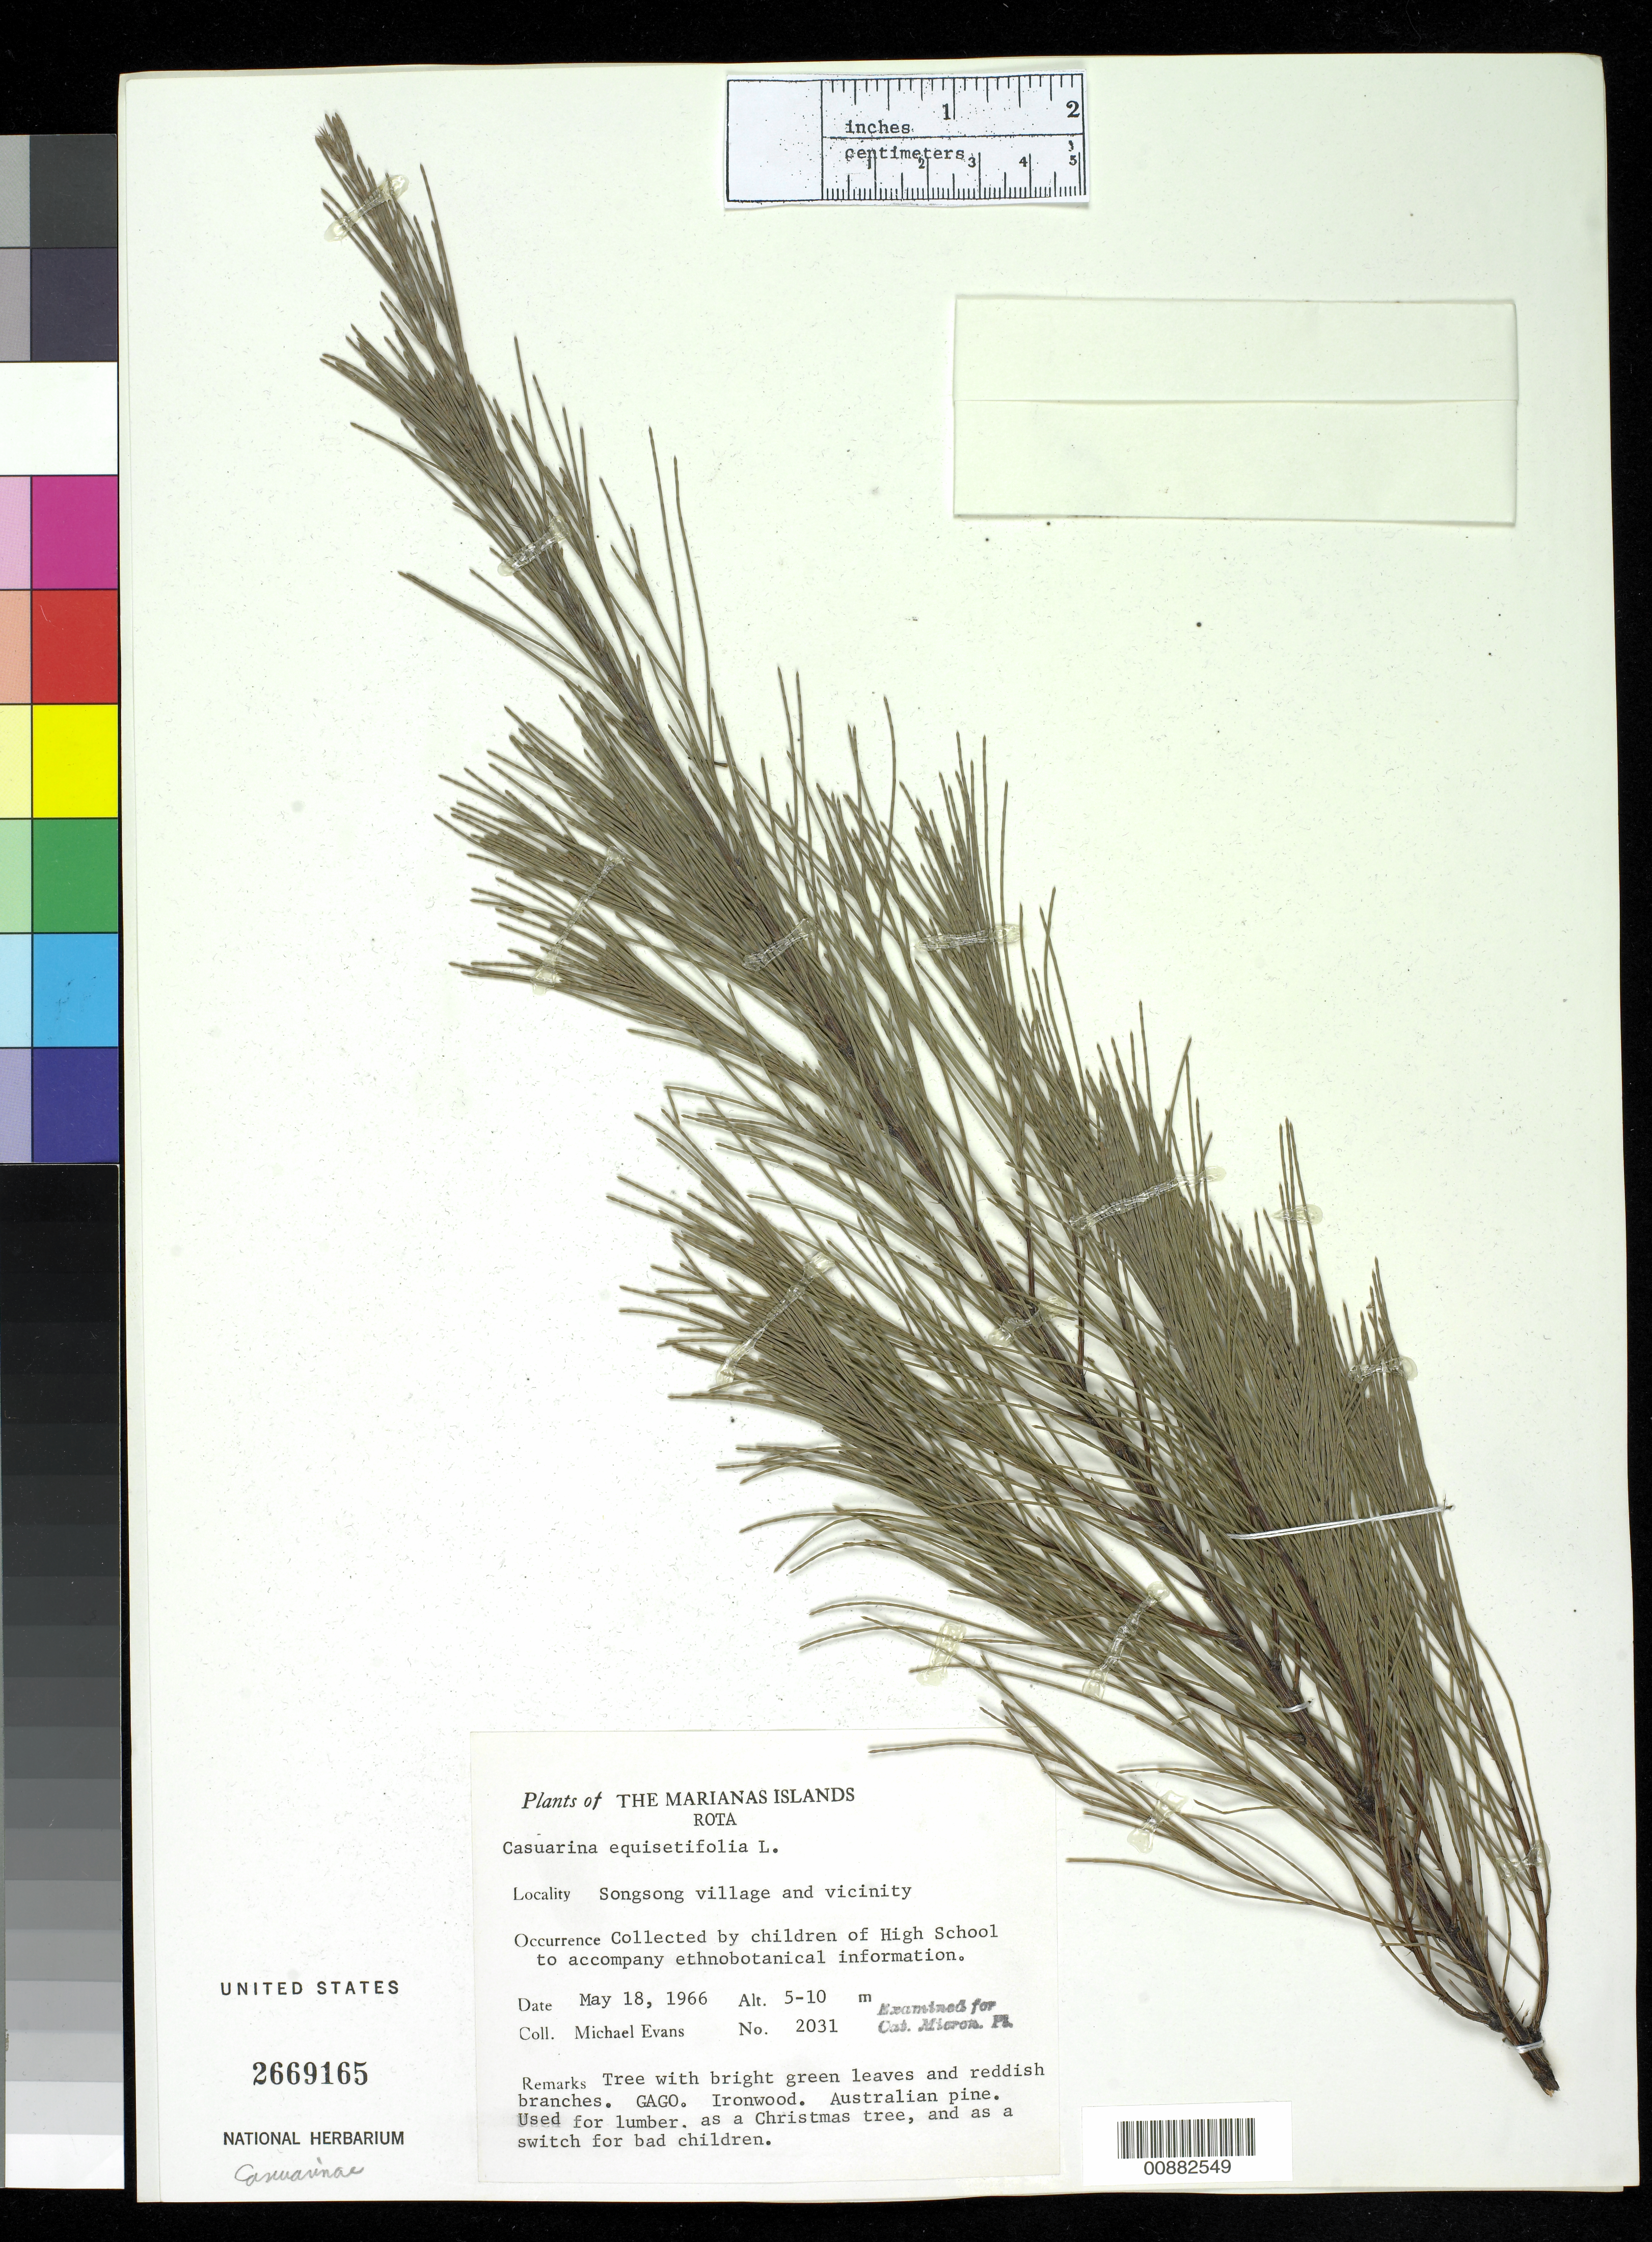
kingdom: Plantae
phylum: Tracheophyta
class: Magnoliopsida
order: Fagales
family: Casuarinaceae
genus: Casuarina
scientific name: Casuarina equisetifolia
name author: L.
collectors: M. Evans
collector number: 2031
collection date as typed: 18 May 1966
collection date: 1966-05-18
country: Northern Mariana Islands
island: Rota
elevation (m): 5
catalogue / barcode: US 2669165